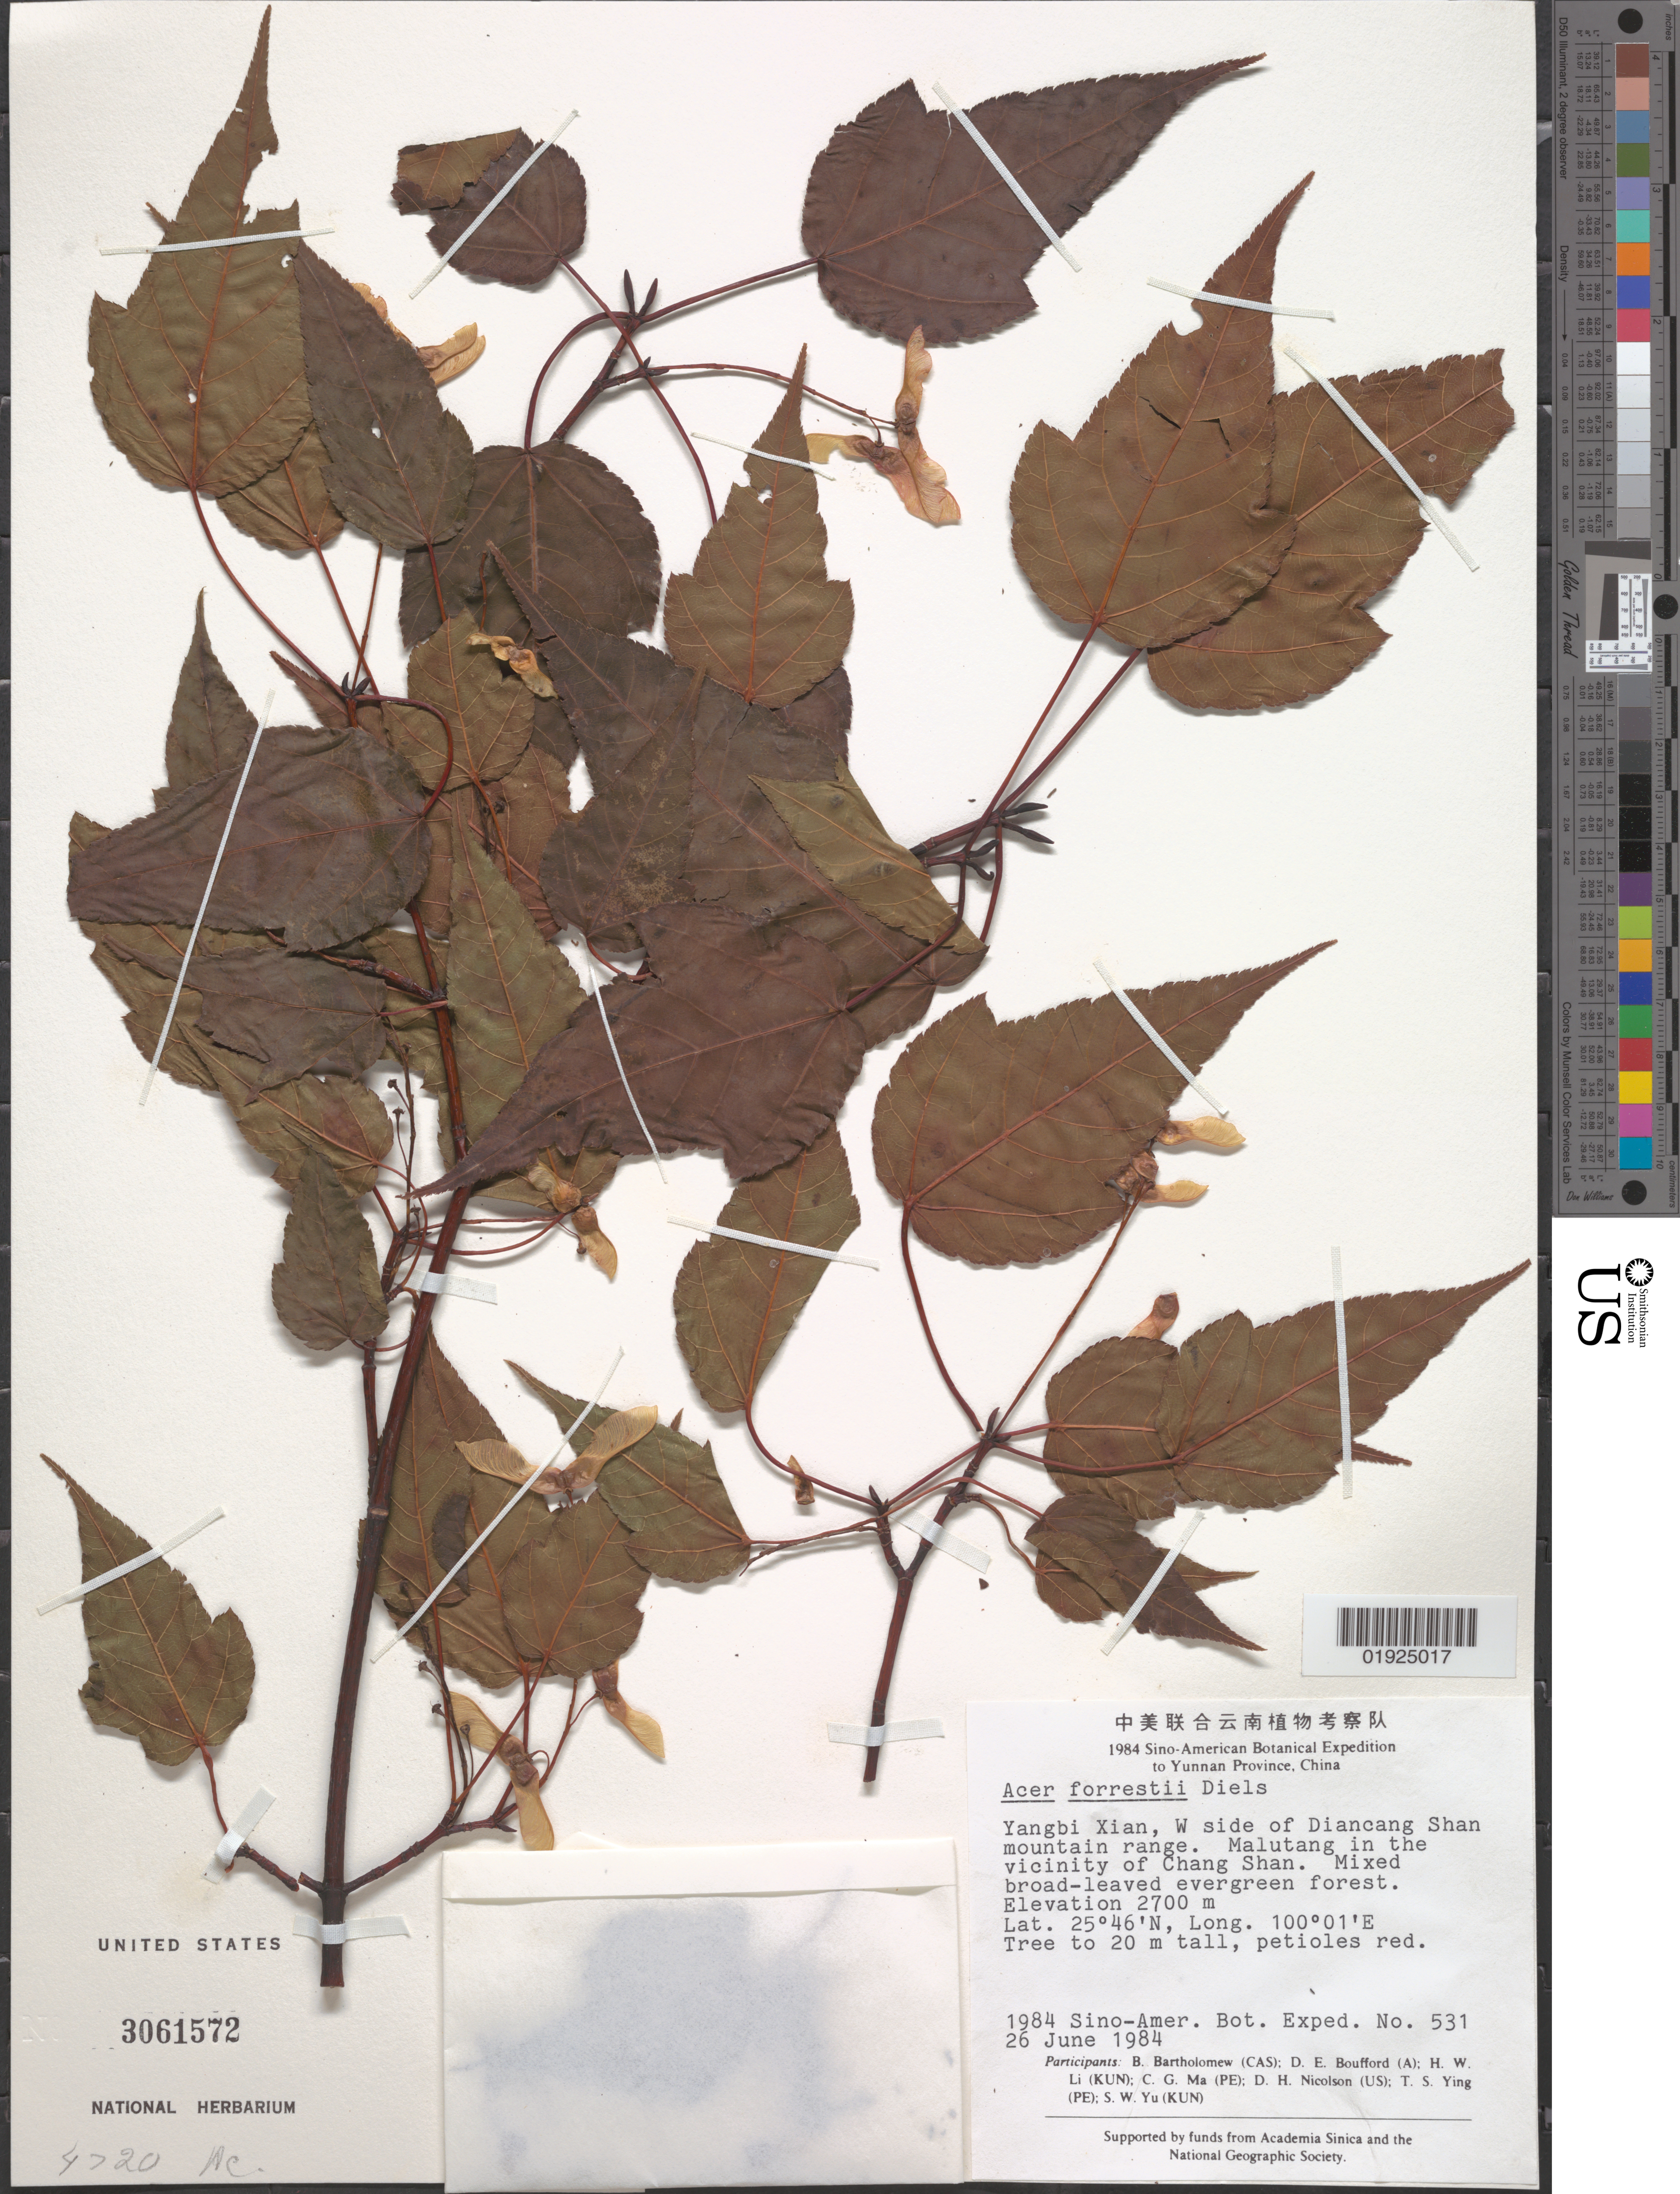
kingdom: Plantae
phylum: Tracheophyta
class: Magnoliopsida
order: Sapindales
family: Sapindaceae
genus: Acer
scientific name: Acer pectinatum subsp. forrestii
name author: (Diels) A.E. Murray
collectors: B. M. Bartholomew, D. E. Boufford, H. W. Li, C. Ma, D. H. Nicolson, T. Ying & S. Yu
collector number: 531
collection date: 1984-06-26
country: China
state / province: Yunnan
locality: Yangbi Xian, W side of Diancang Shan mountain range. Malutang in the vicinity of Chang Shan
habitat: Mixed broad-leaved evergreen forest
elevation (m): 2700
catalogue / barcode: US 3061572